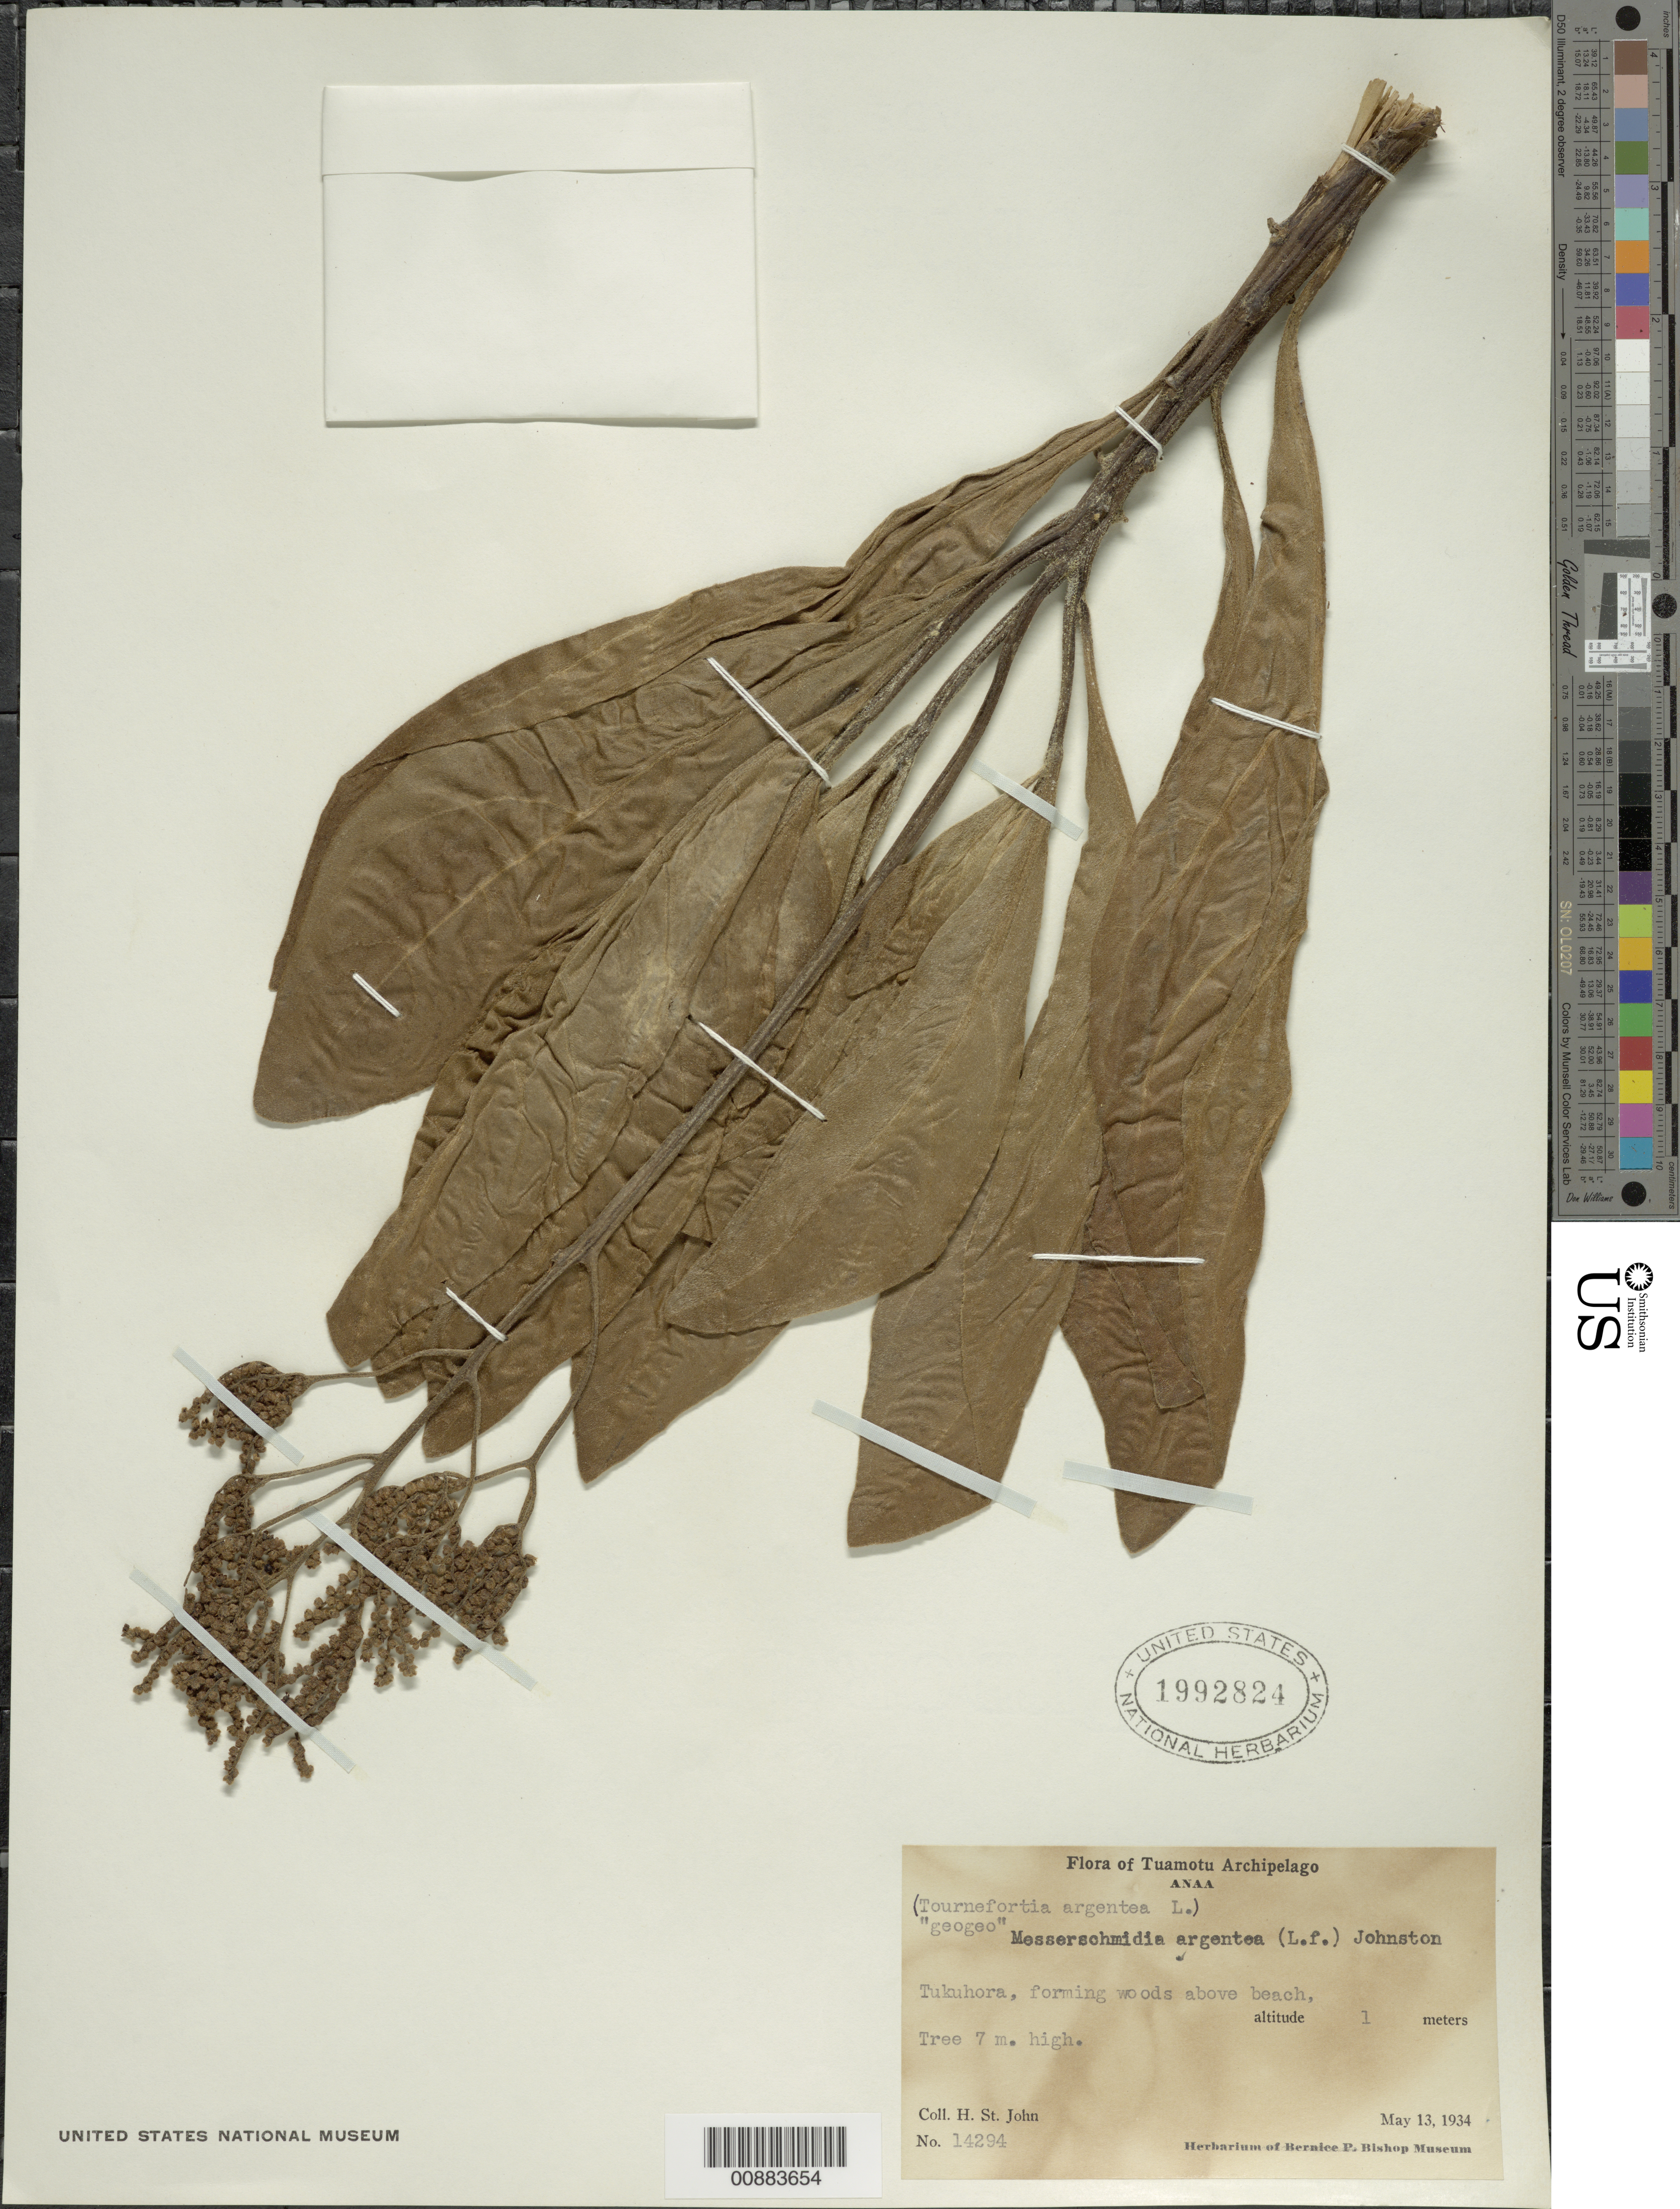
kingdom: Plantae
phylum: Tracheophyta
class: Magnoliopsida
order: Boraginales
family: Heliotropiaceae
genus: Heliotropium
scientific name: Heliotropium arboreum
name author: (Blanco) Mabberley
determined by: Wagner, W. L., (BOT), Smithsonian Institution - National Museum of Natural History (UNITED STATES)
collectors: H. St. John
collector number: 14294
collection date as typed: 13 May 1934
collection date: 1934-05-13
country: French Polynesia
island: Anaa Atoll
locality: Anaa Chain; Tukuhora; forming woods above beach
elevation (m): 1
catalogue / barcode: US 1992824